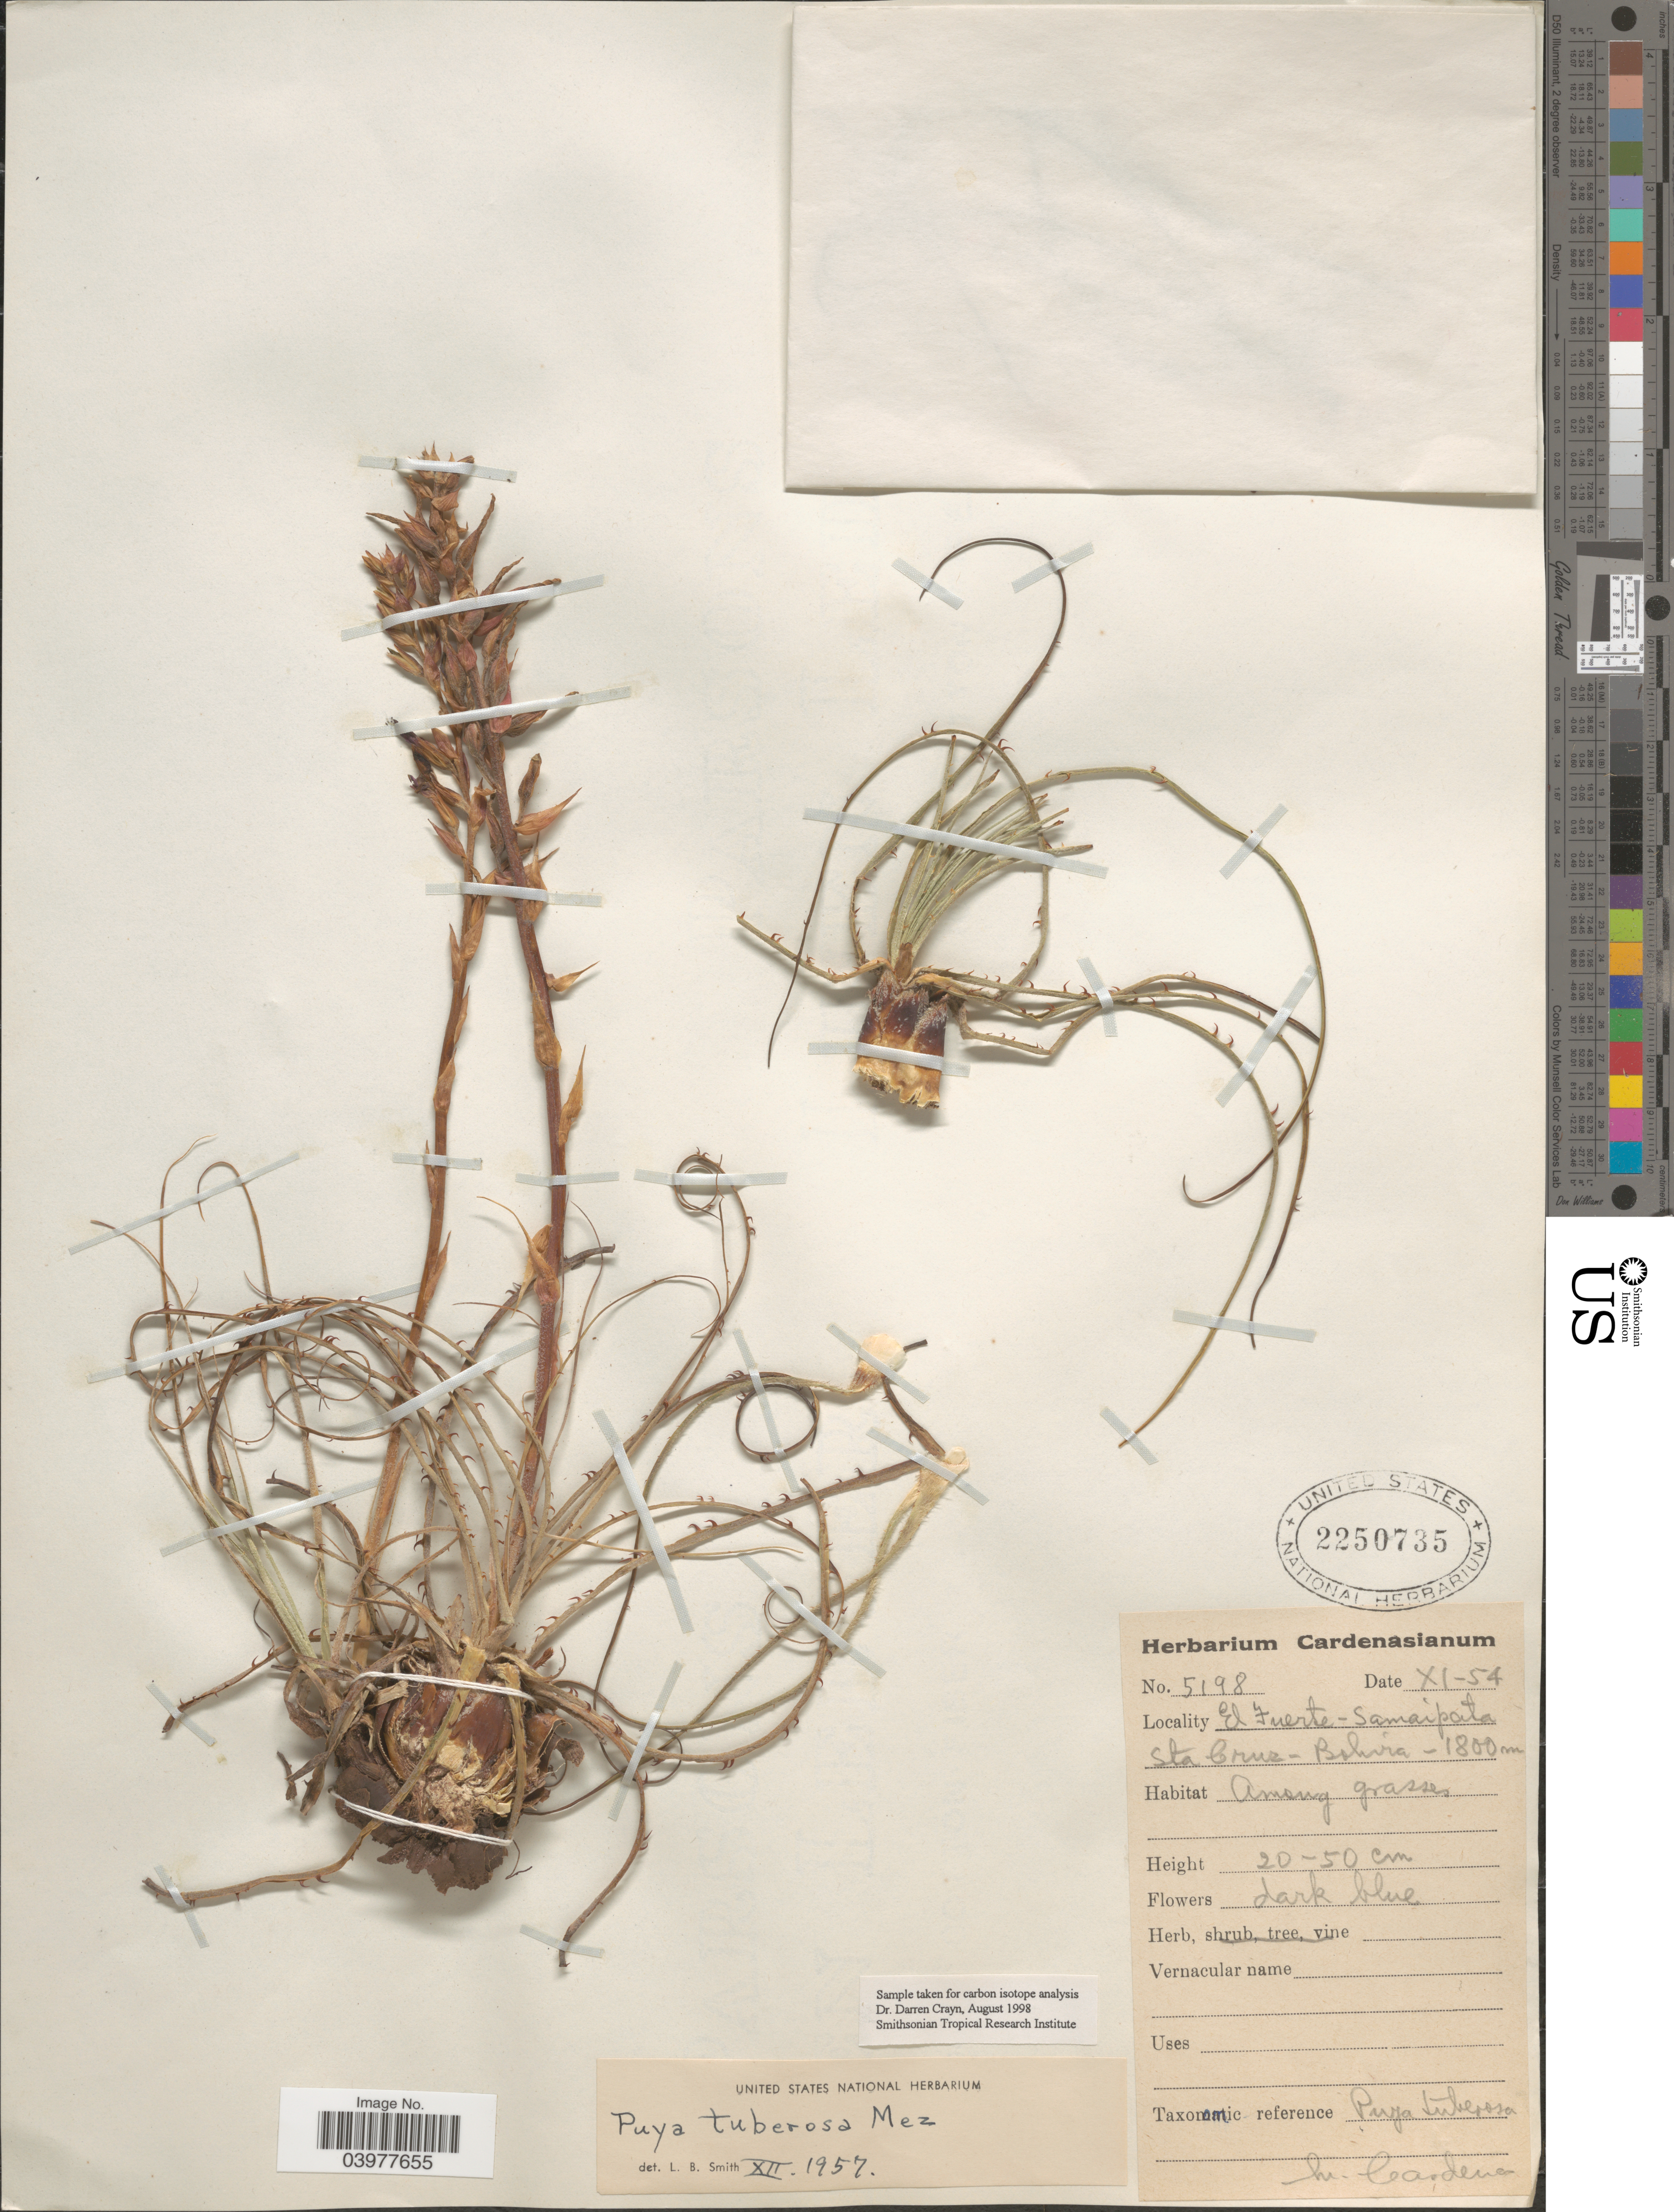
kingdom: Plantae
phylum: Tracheophyta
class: Liliopsida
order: Poales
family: Bromeliaceae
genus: Puya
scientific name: Puya tuberosa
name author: Mez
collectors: M. Cárdenas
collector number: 5198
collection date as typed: Transcribed d/m/y: /11/54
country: Bolivia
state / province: Santa Cruz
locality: El Fuerte - Samaipata. Sta Cruz.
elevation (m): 1800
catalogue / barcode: US 2250735